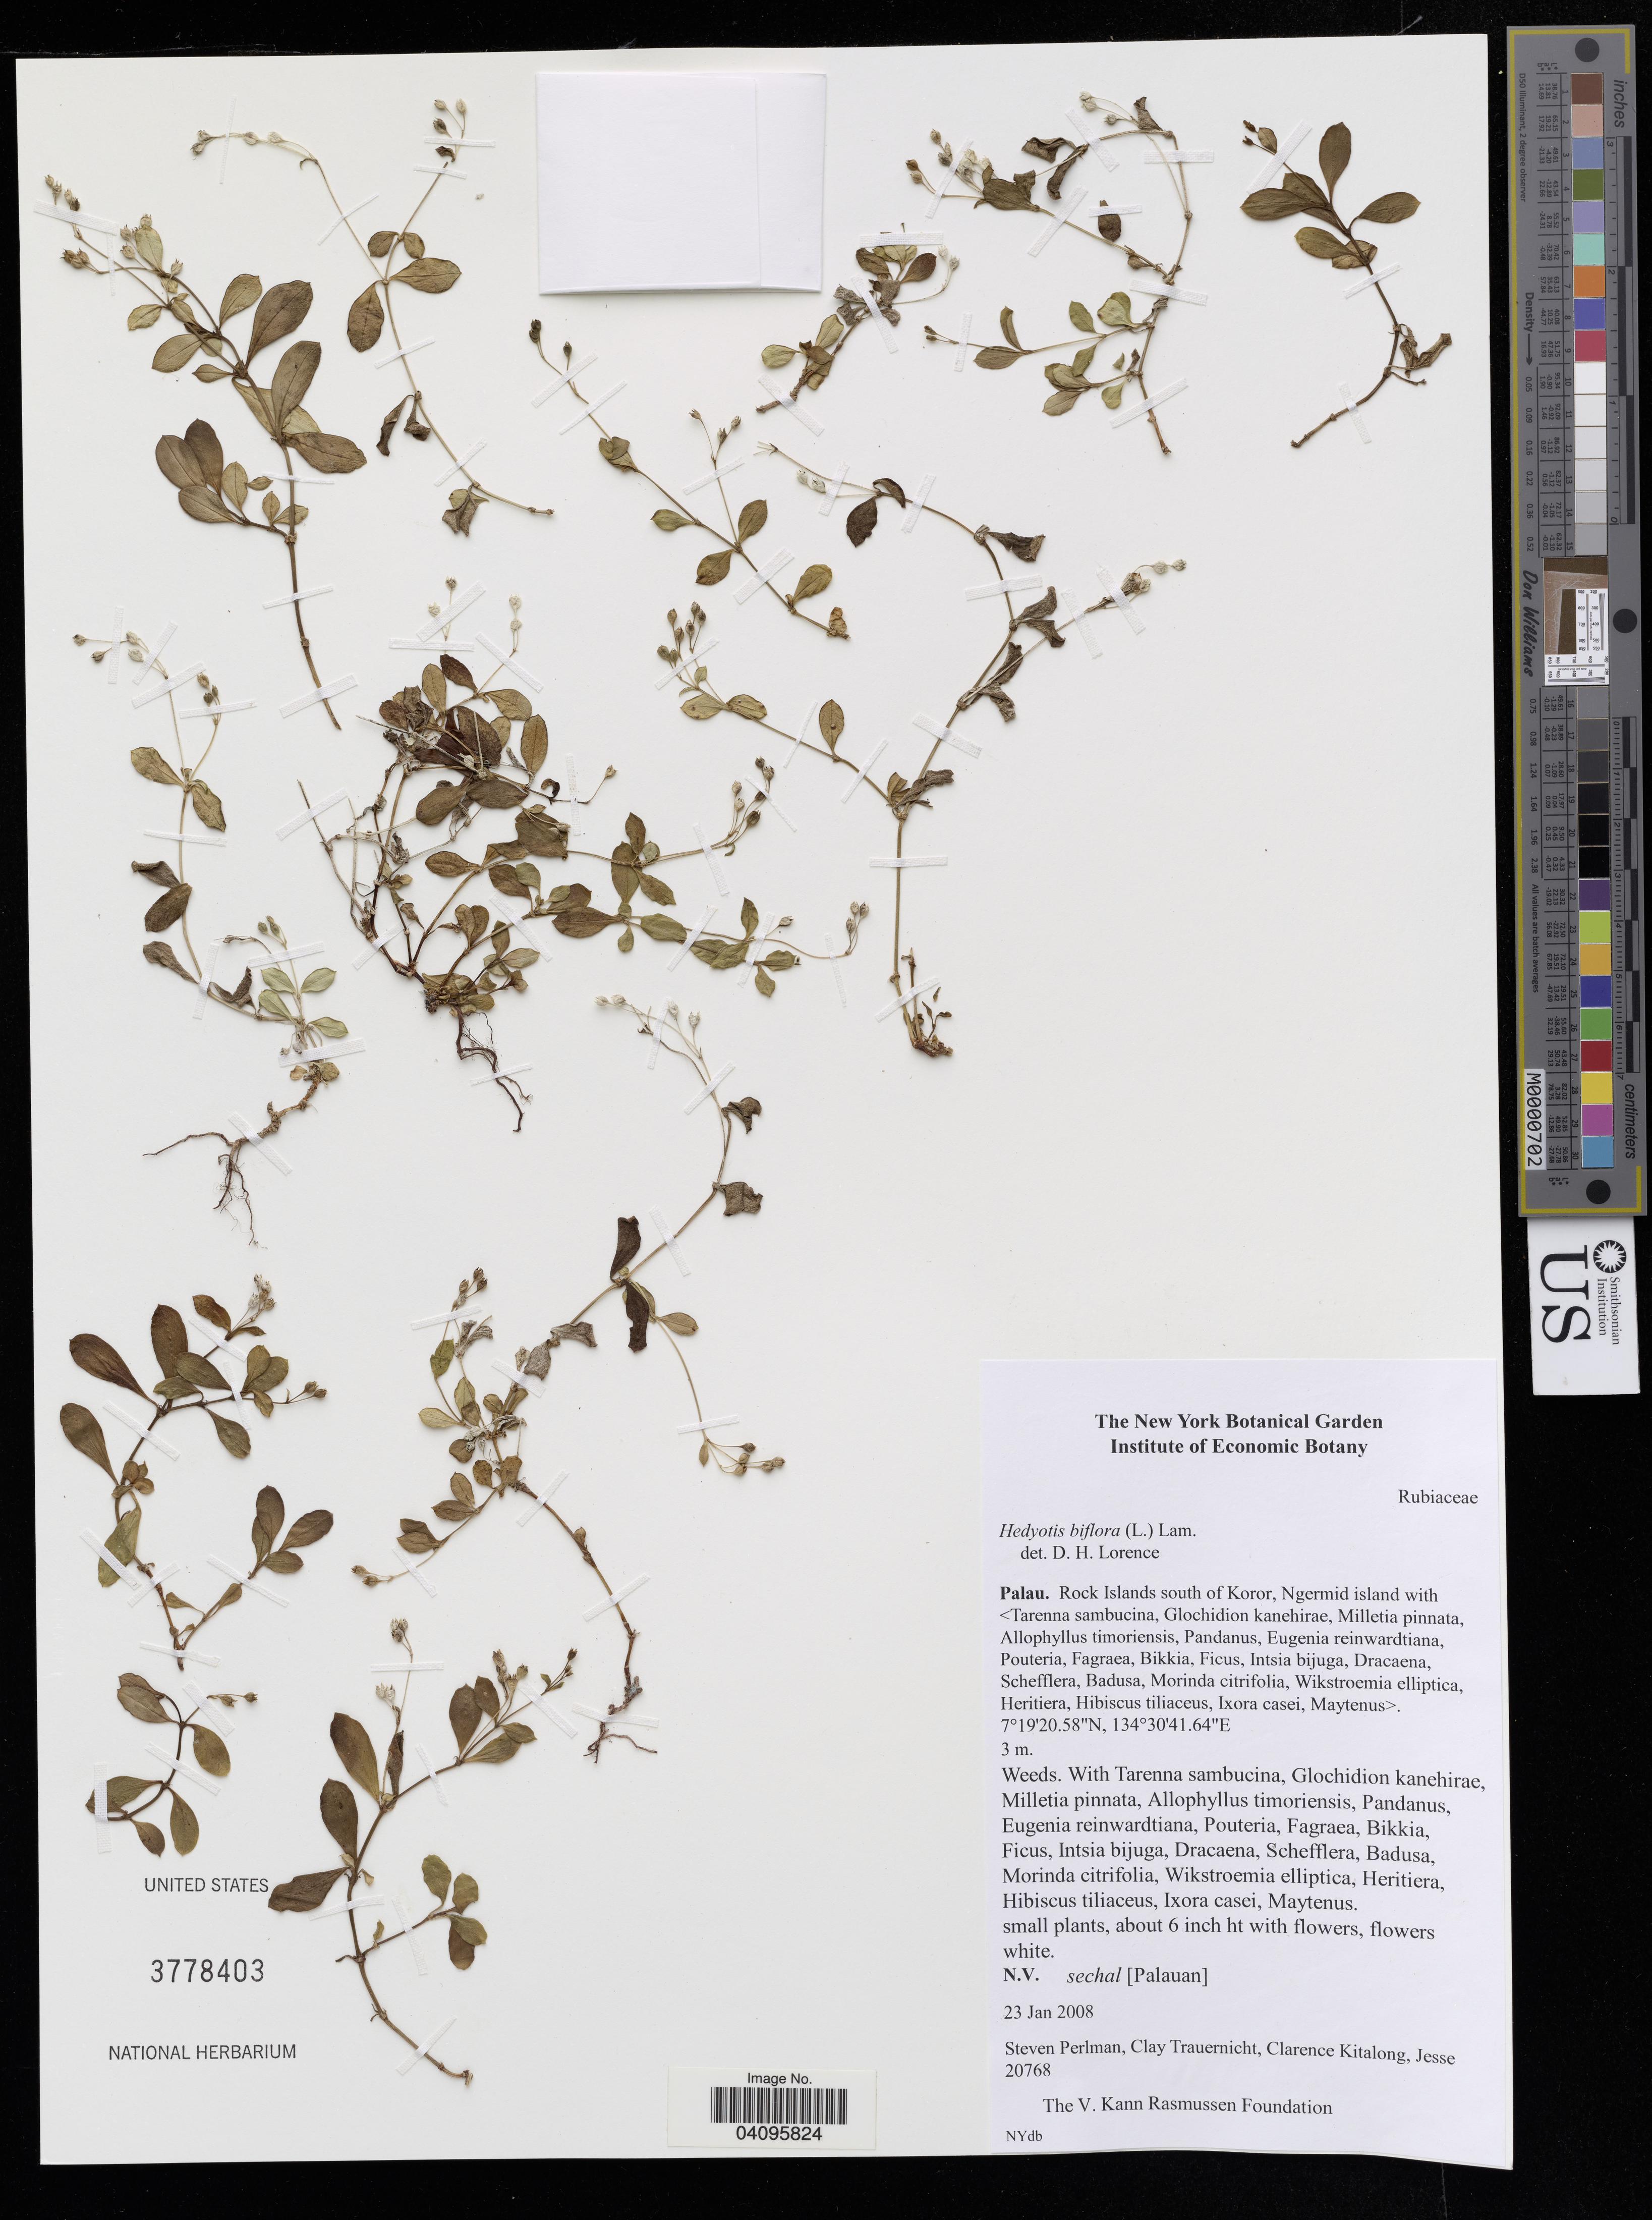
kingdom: Plantae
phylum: Tracheophyta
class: Magnoliopsida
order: Gentianales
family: Rubiaceae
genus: Hedyotis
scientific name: Hedyotis biflora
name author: (L.) Lam.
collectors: S. Perlman, C. Trauernicht & C. Kitalong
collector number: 20768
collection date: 2008-01-23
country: Micronesia, Federated States of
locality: Palau. Rock Islands south of Koror, Ngermid island.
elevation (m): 3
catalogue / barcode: US 3778403